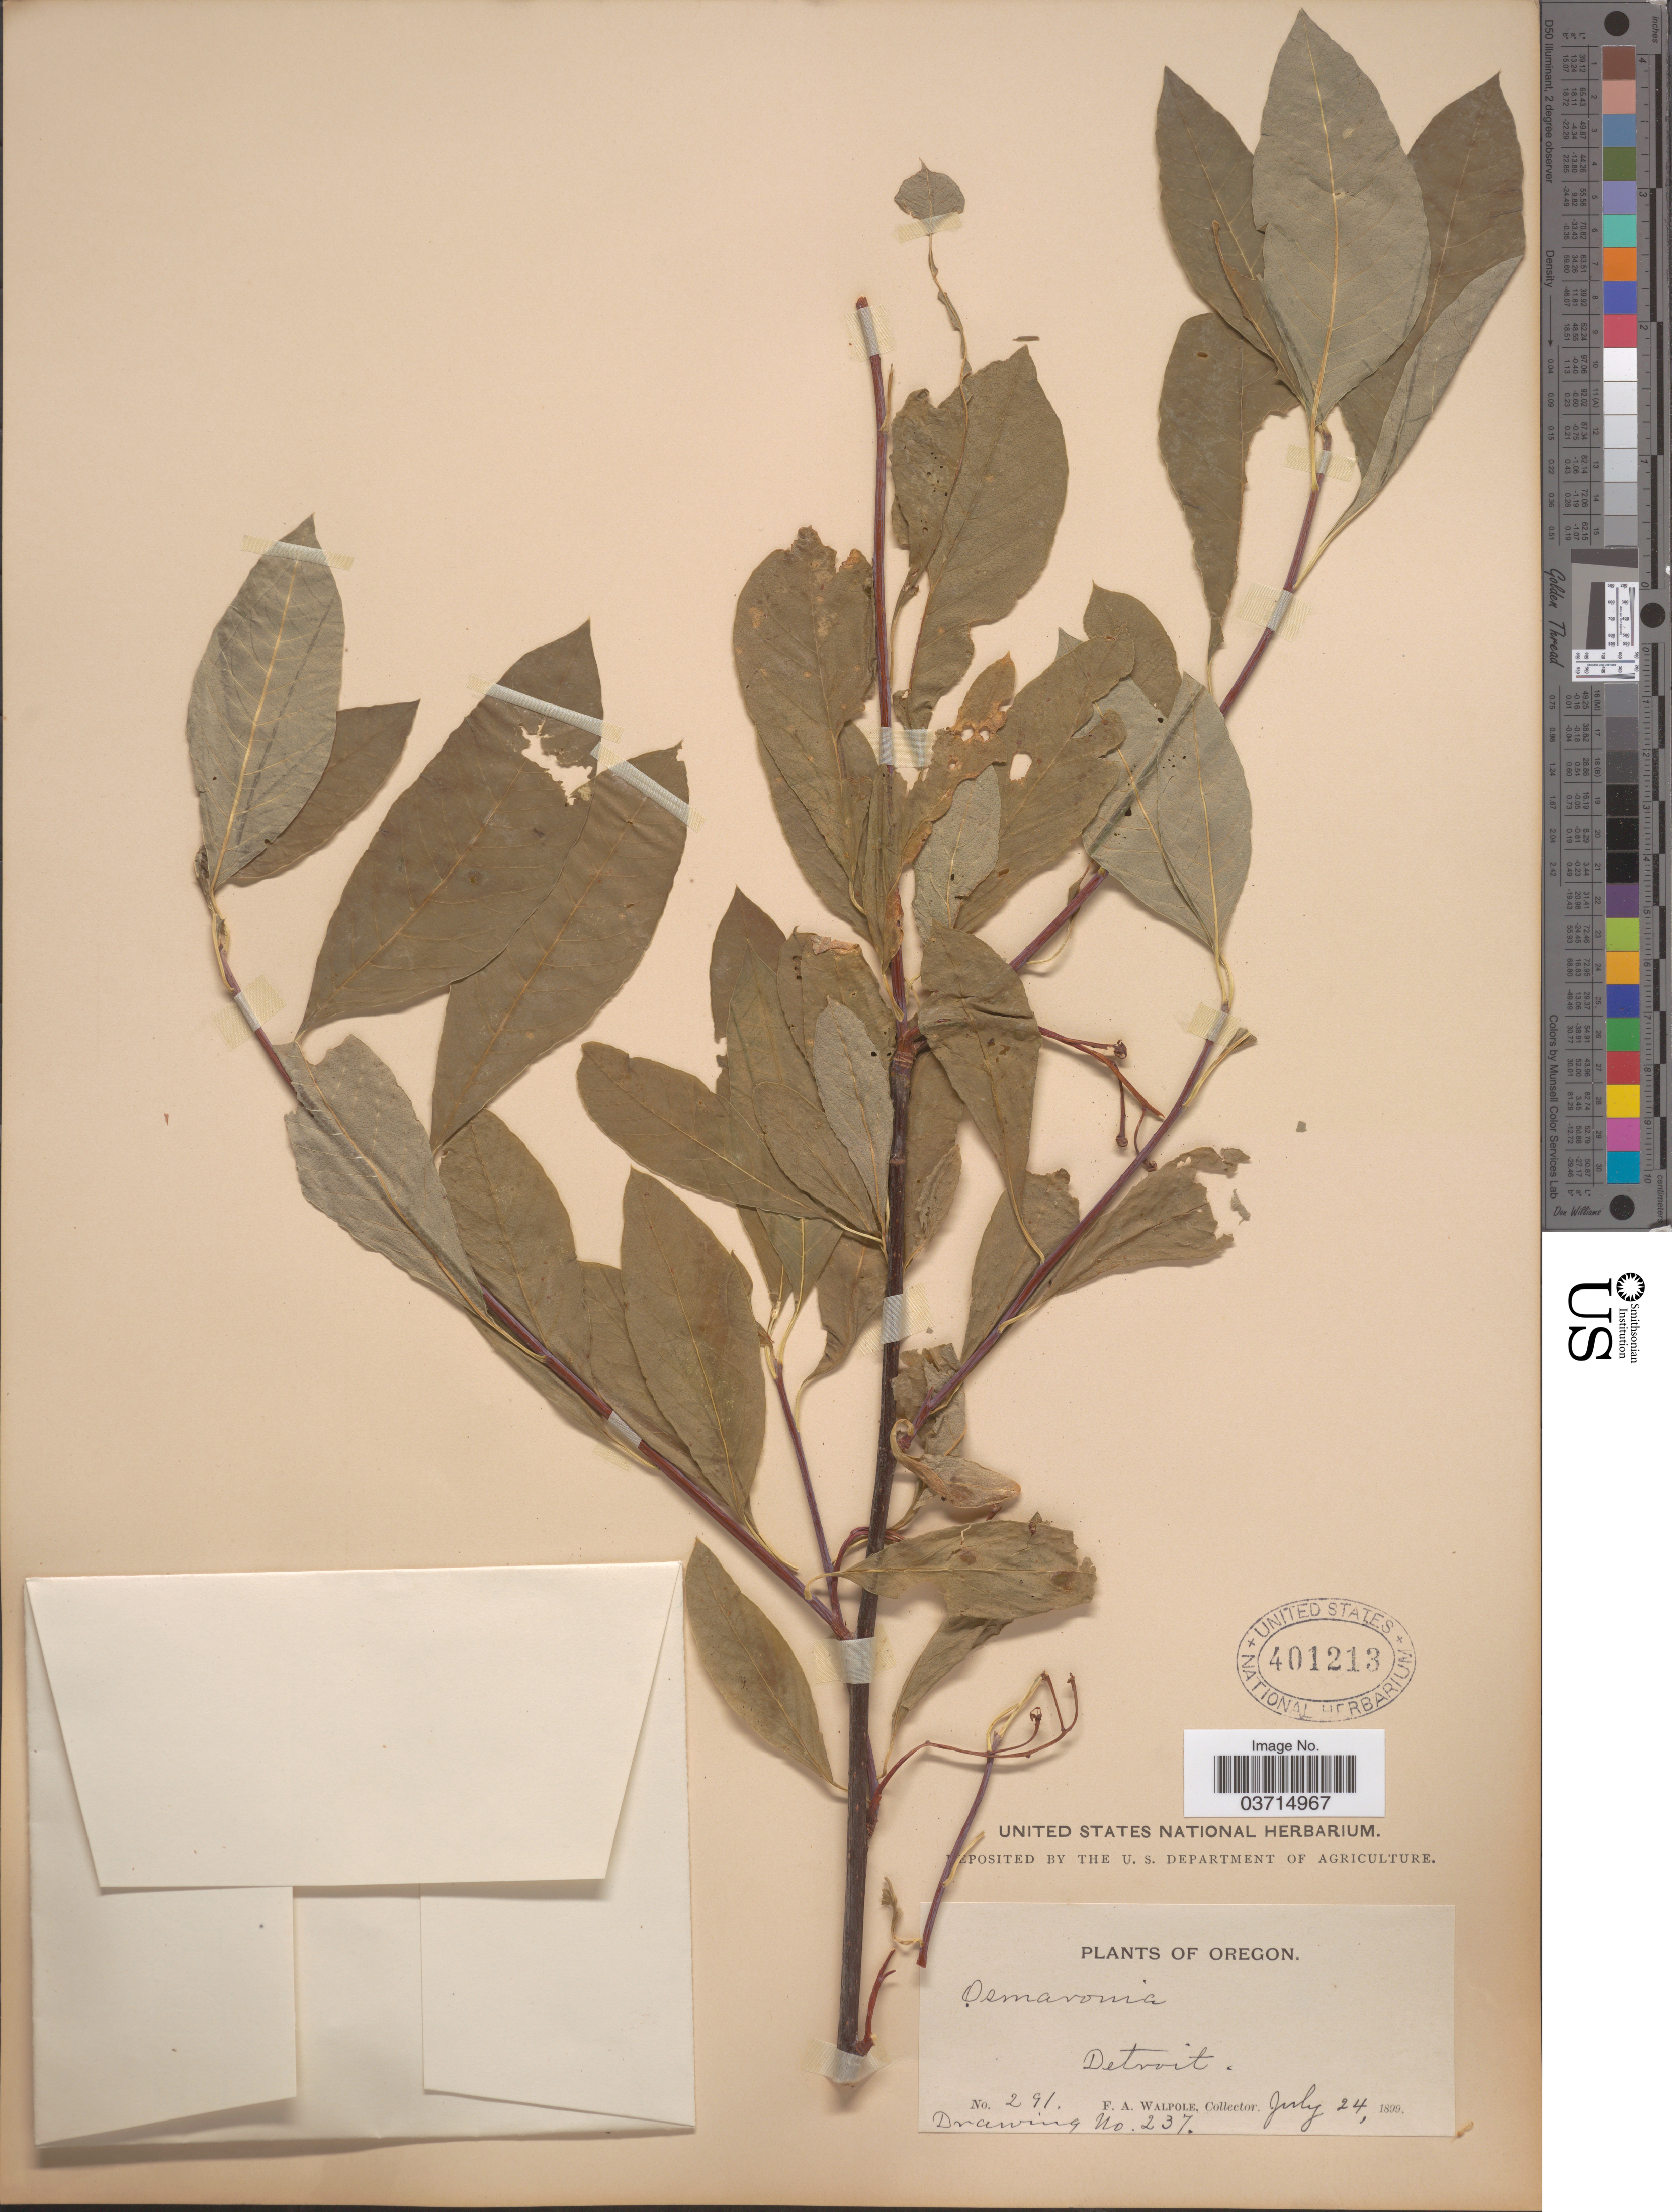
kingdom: Plantae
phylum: Tracheophyta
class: Magnoliopsida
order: Rosales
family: Rosaceae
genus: Oemleria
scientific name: Oemleria cerasiformis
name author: (Torr. & A. Gray ex Hook. & Arn.) J.W. Landon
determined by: Strong, Mark T., (BOT), Smithsonian Institution - National Museum of Natural History (UNITED STATES)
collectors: F. Walpole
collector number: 291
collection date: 1899-07-24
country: United States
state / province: Oregon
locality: Detroit.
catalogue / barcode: US 401213